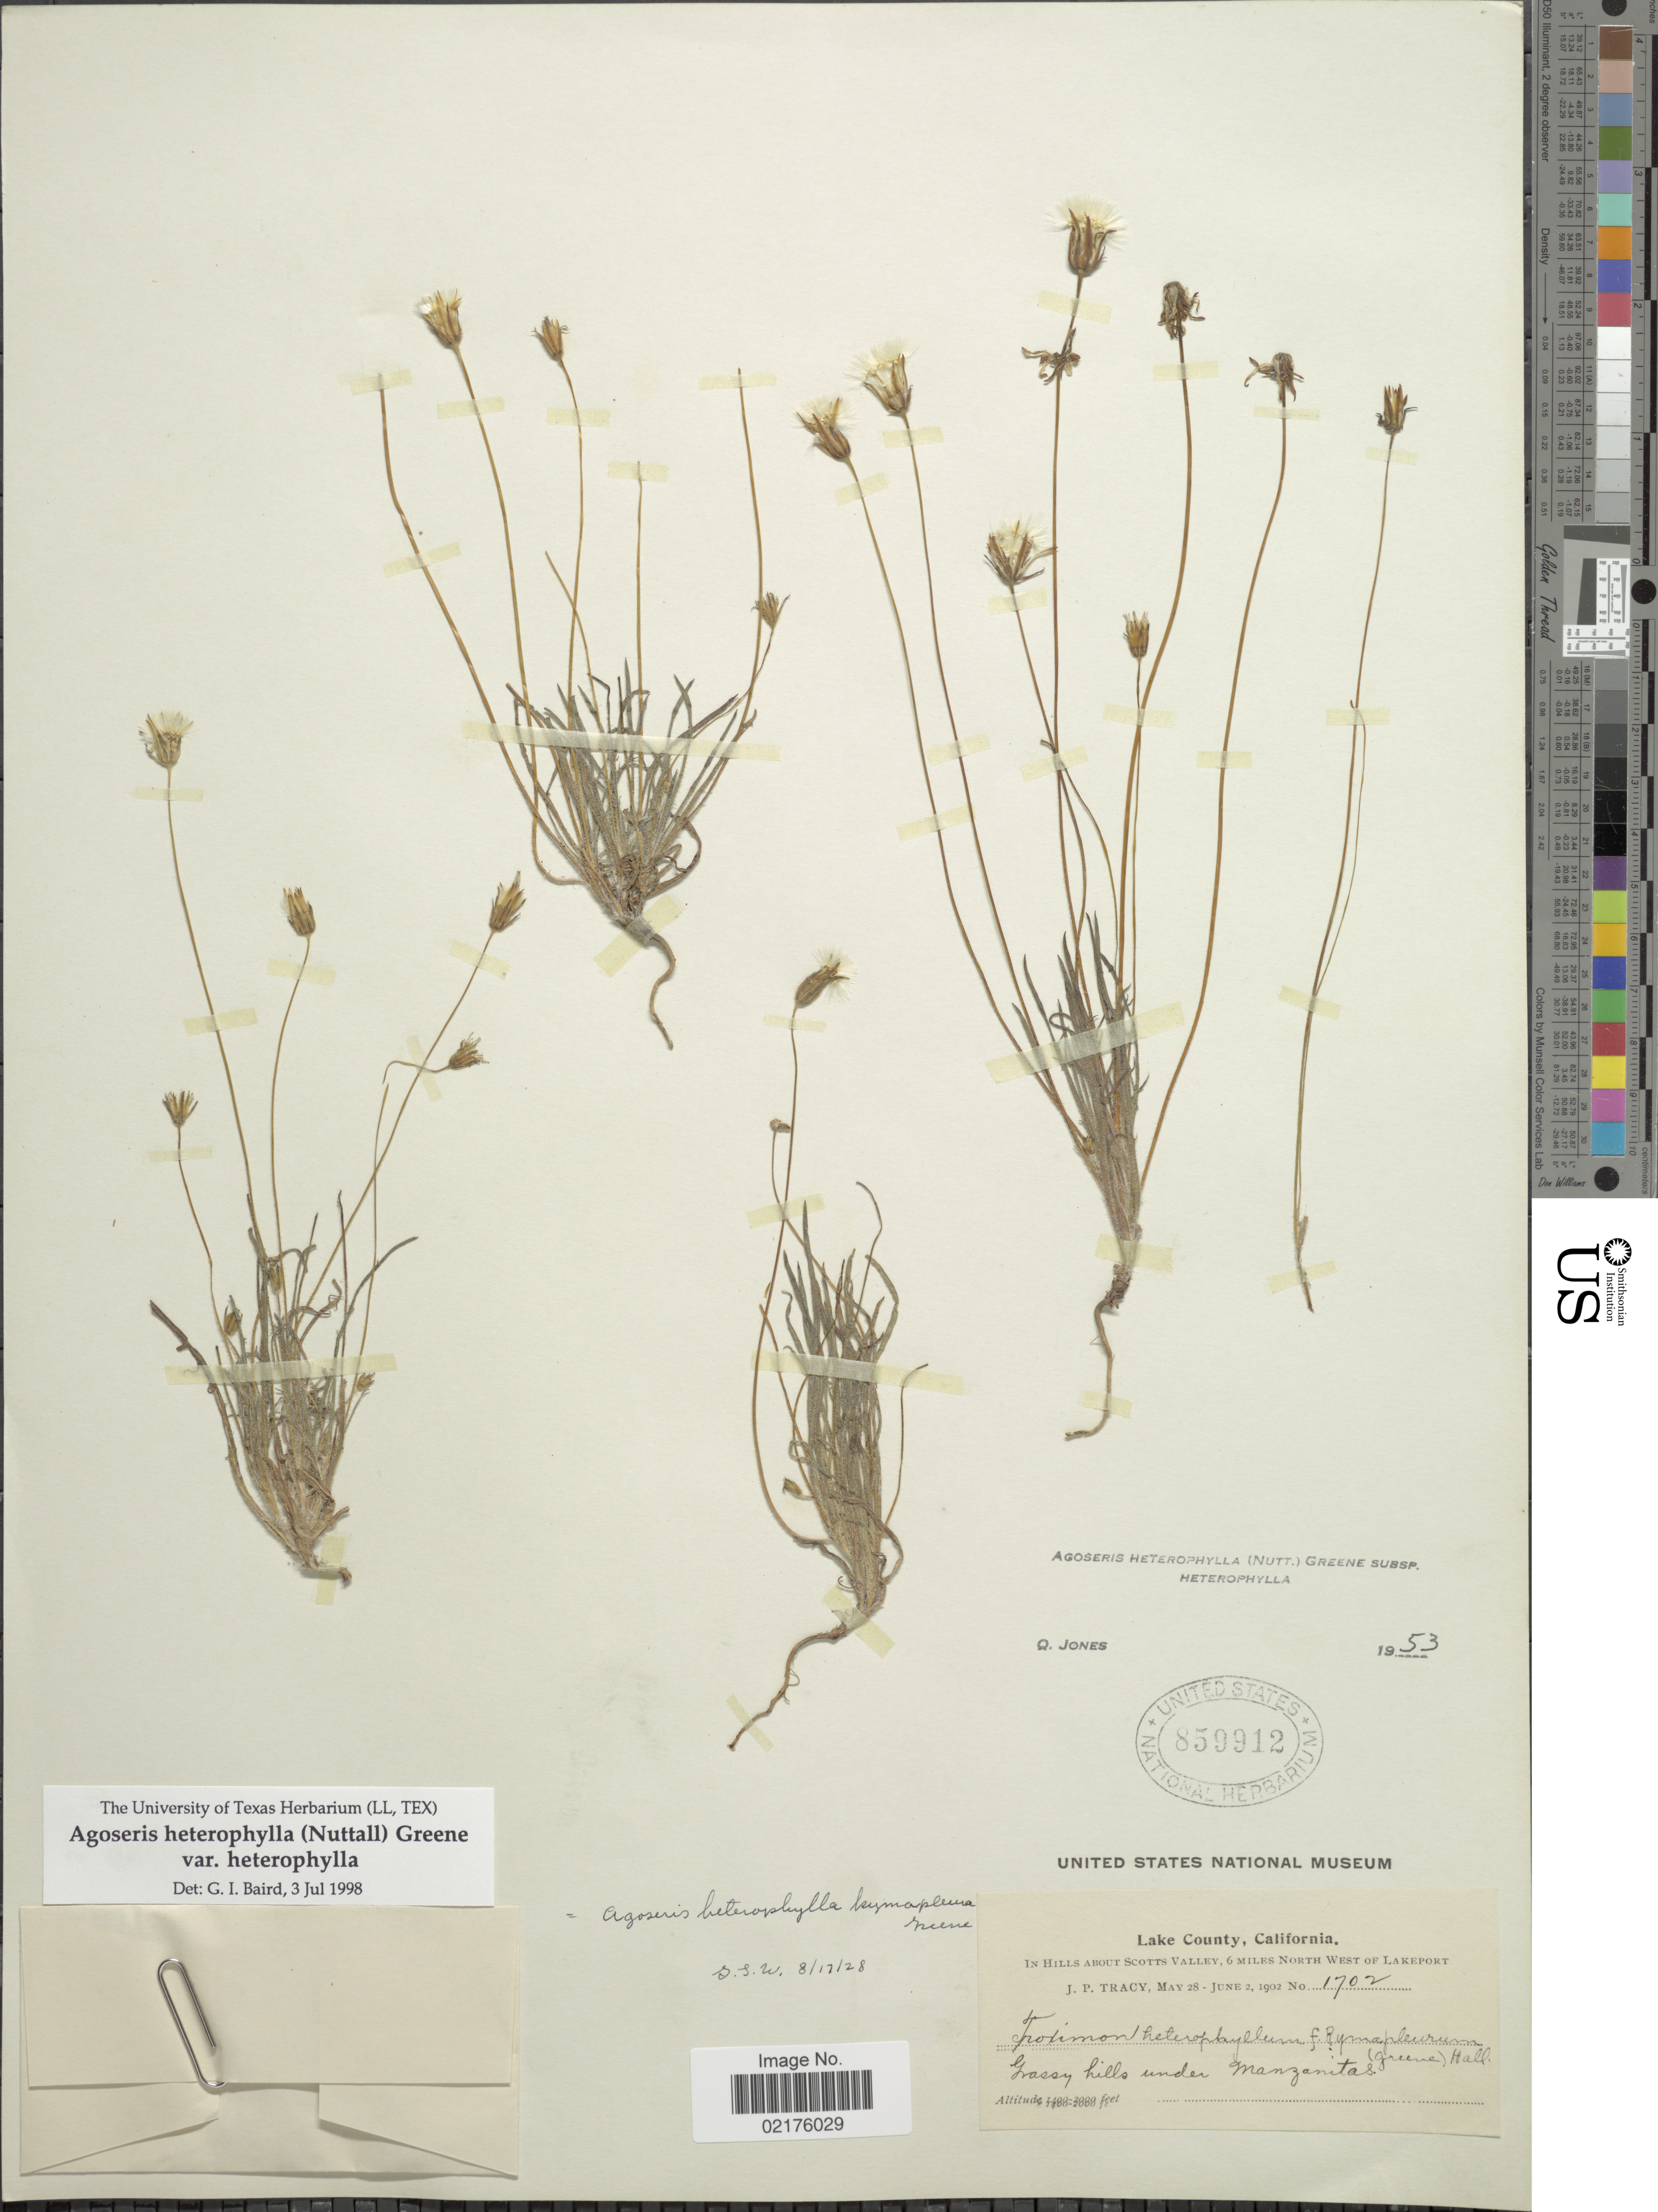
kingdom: Plantae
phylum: Tracheophyta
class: Magnoliopsida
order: Asterales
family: Asteraceae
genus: Agoseris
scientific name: Agoseris heterophylla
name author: (Nutt.) Greene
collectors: J. Tracy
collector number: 1702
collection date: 1902-05-28/1902-06-02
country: United States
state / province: California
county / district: Lake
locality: Lake County, California, IN Hills about Scotts Valley, 6 miles North West of Lakeport, Grassy hills under Manzanitas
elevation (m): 427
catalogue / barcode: US 859912